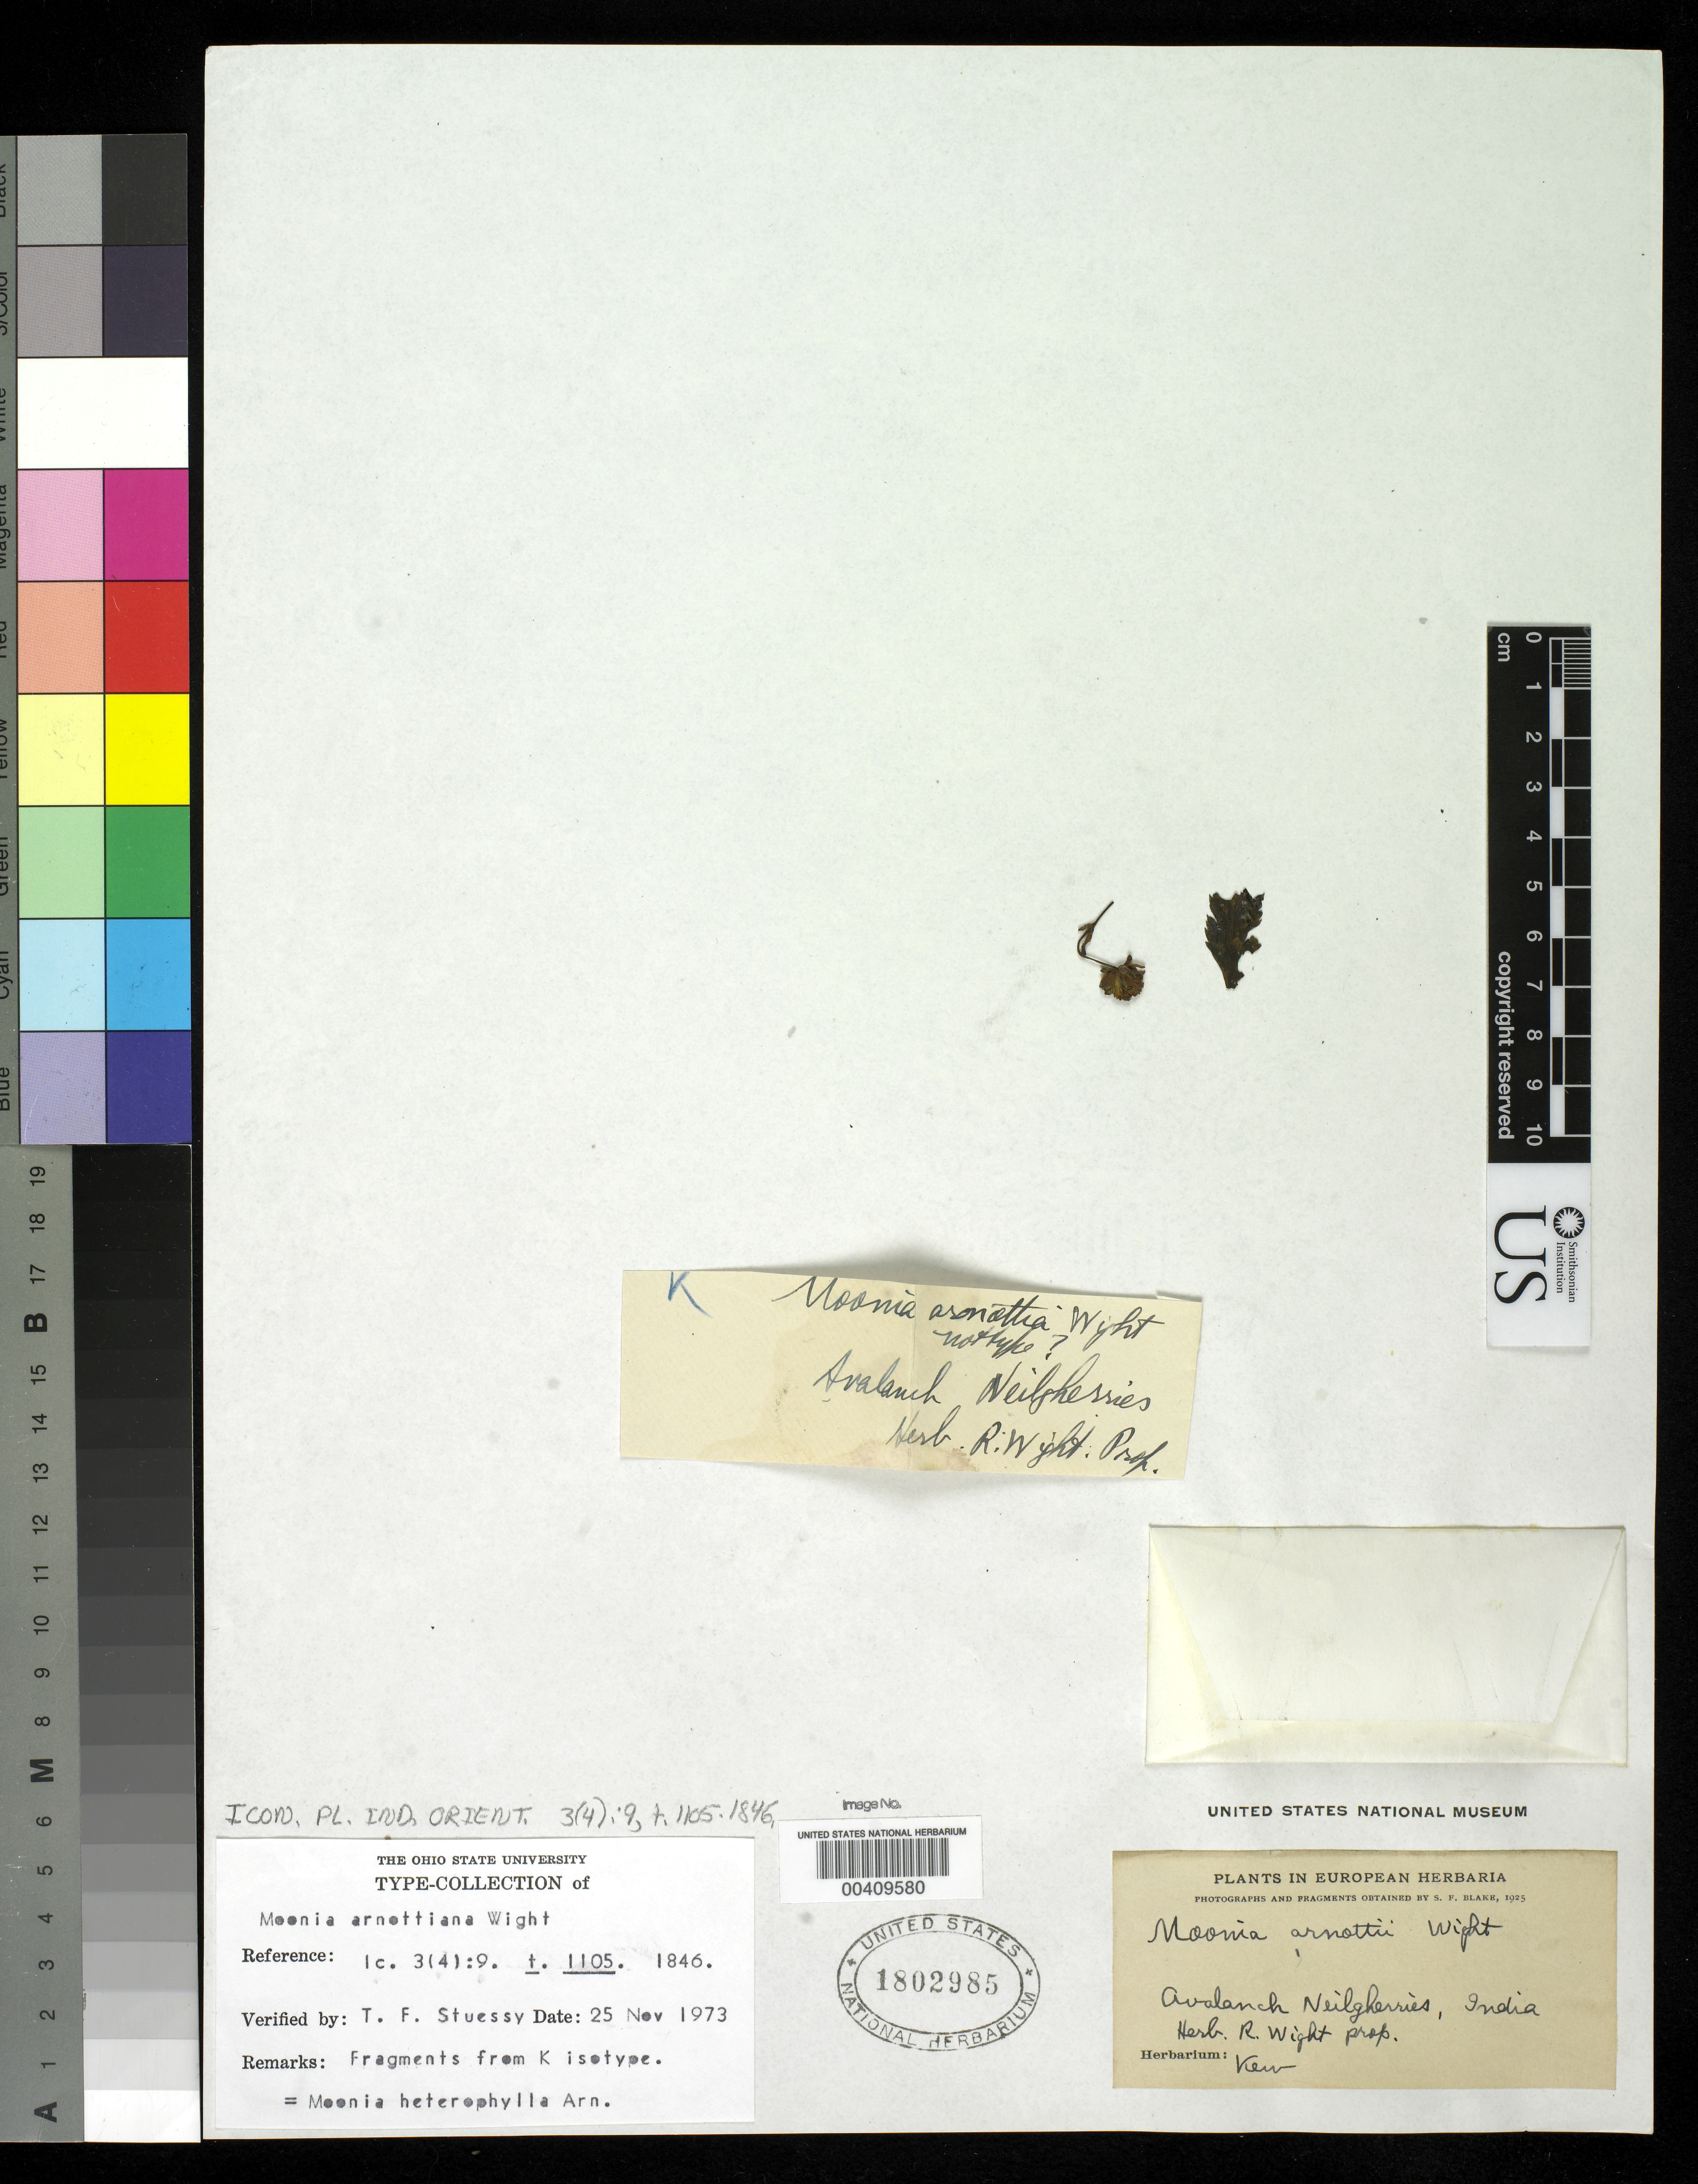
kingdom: Plantae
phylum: Tracheophyta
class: Magnoliopsida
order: Asterales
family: Asteraceae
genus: Moonia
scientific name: Moonia arnottiana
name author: Wight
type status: Type Fragment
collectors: R. Wight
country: India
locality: Avalanche Neilgherries.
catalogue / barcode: US 1802985